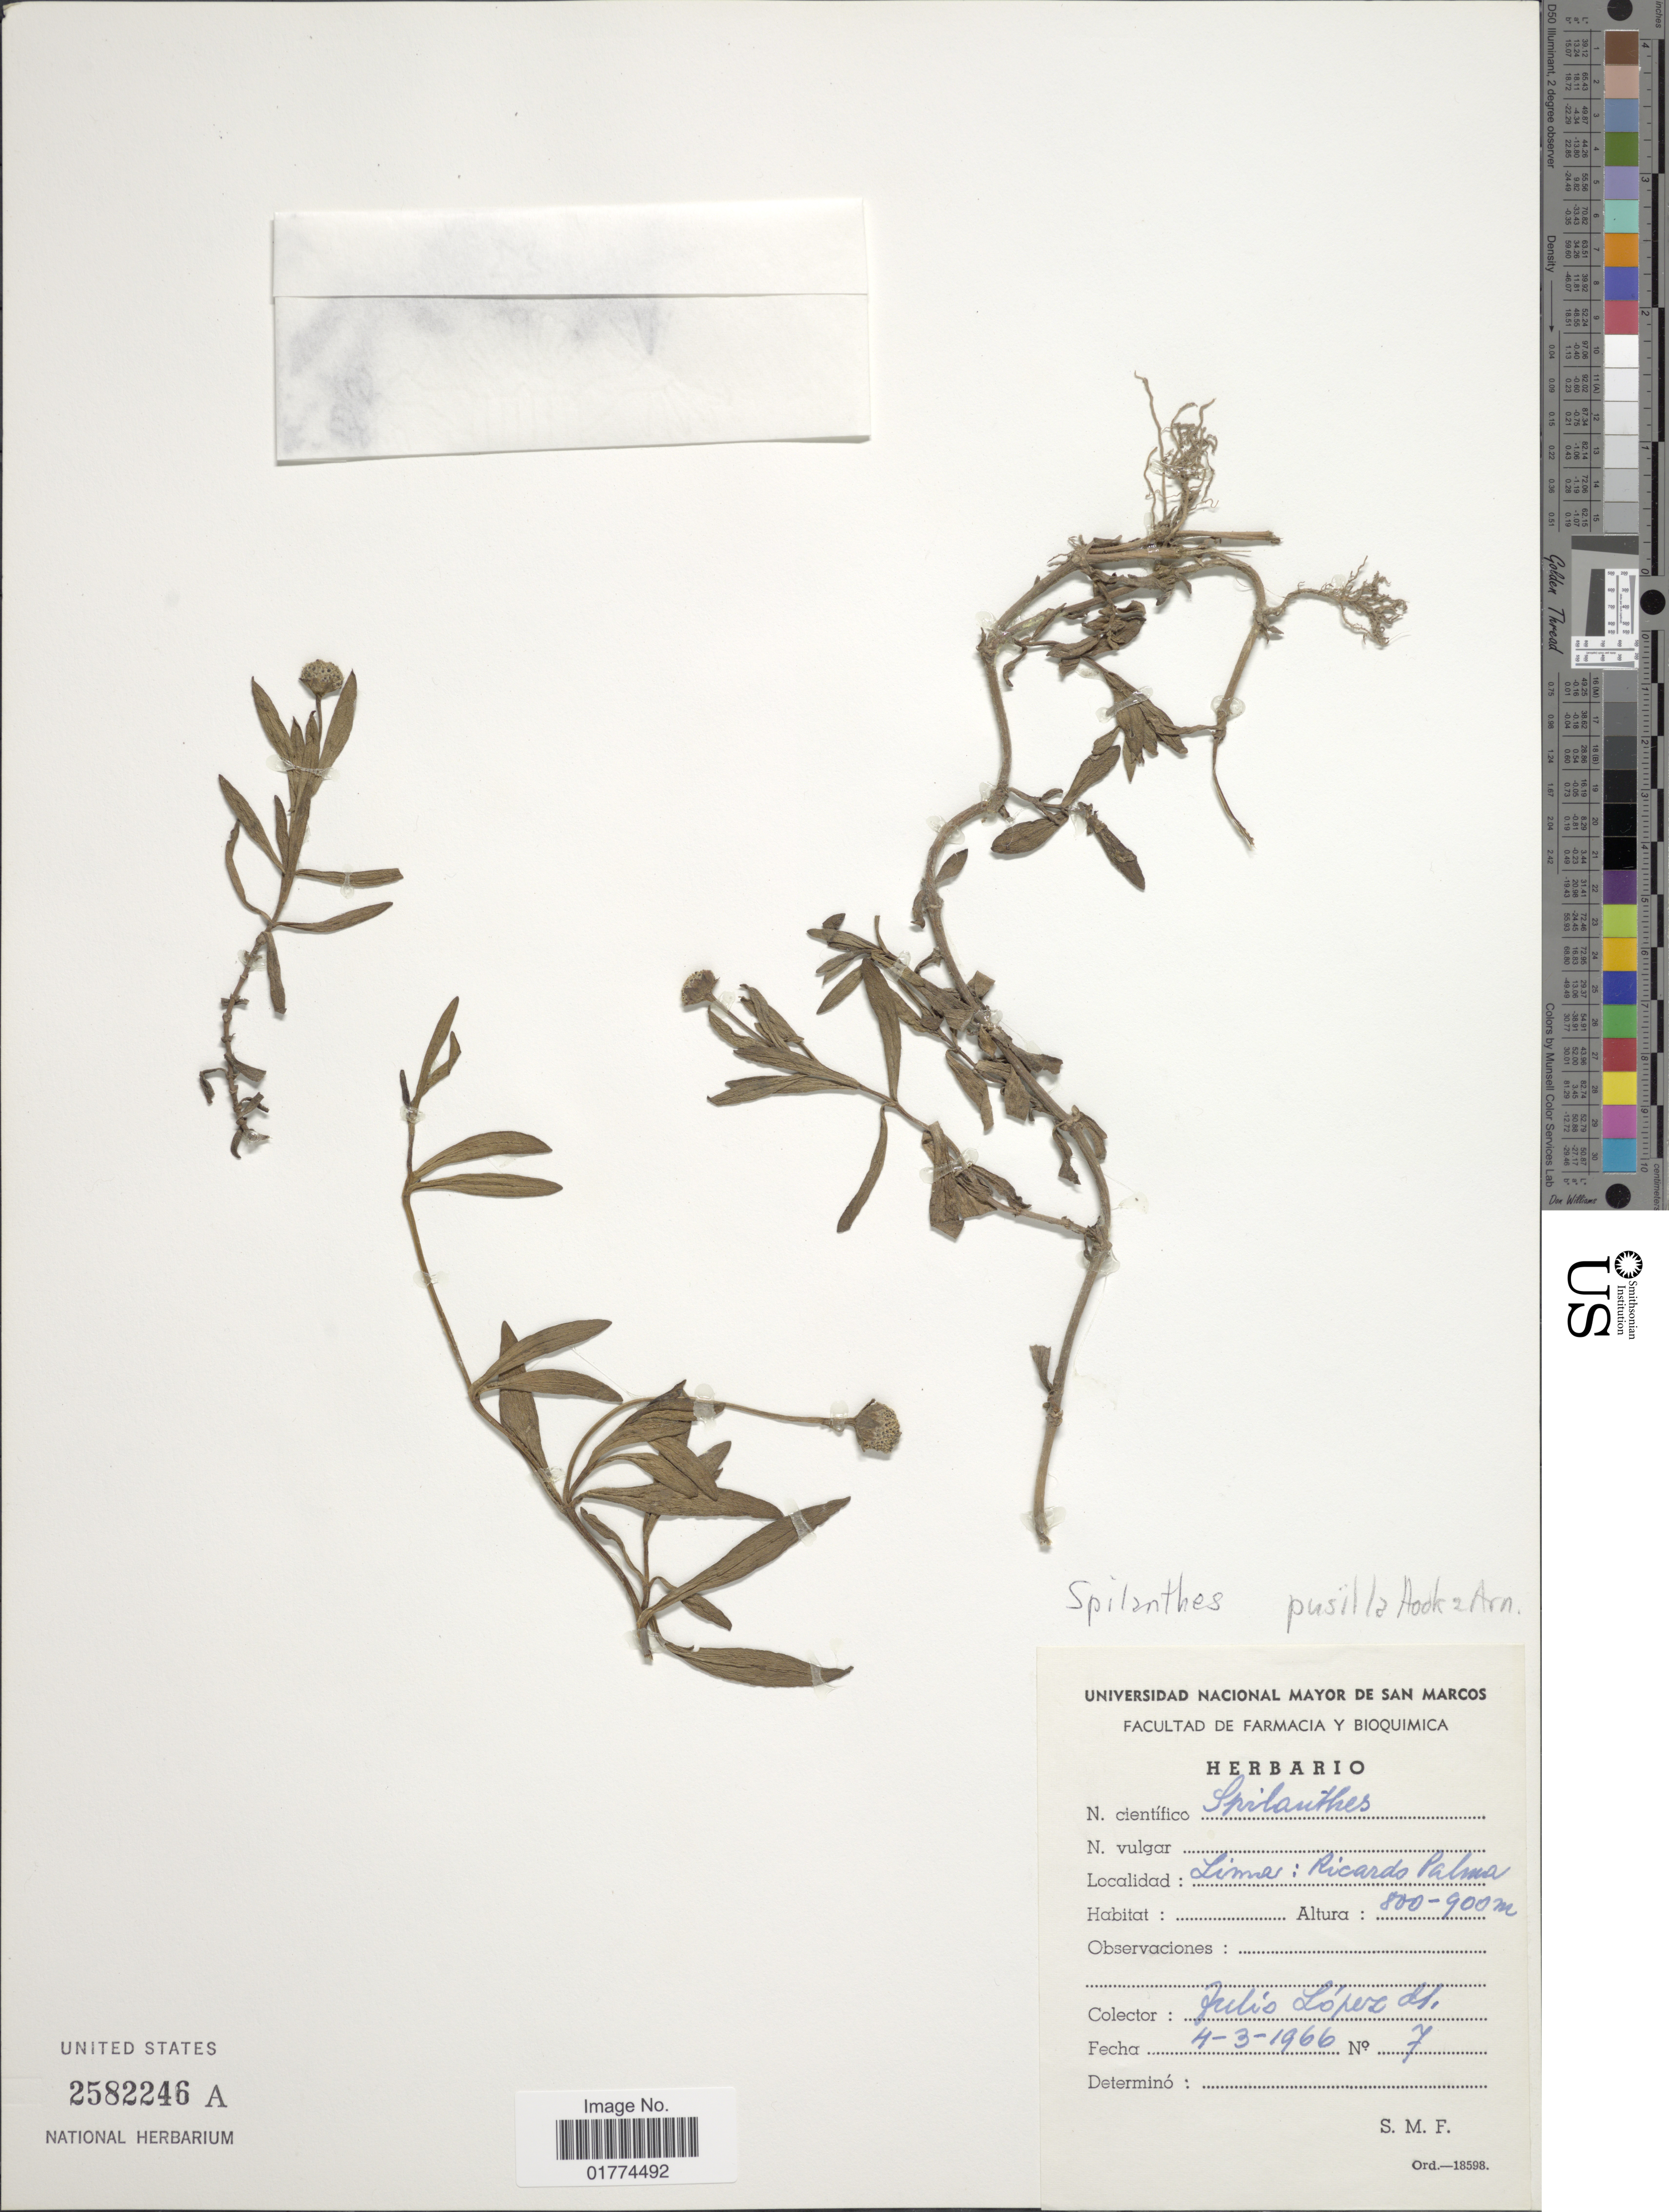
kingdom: Plantae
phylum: Tracheophyta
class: Magnoliopsida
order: Asterales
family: Asteraceae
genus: Spilanthes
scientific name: Spilanthes leiocarpa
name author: DC.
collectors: J. Lopez M.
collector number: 7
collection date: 1966-03-04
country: Peru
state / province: Lima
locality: Ricardo Palma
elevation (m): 800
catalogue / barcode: US 2582246A